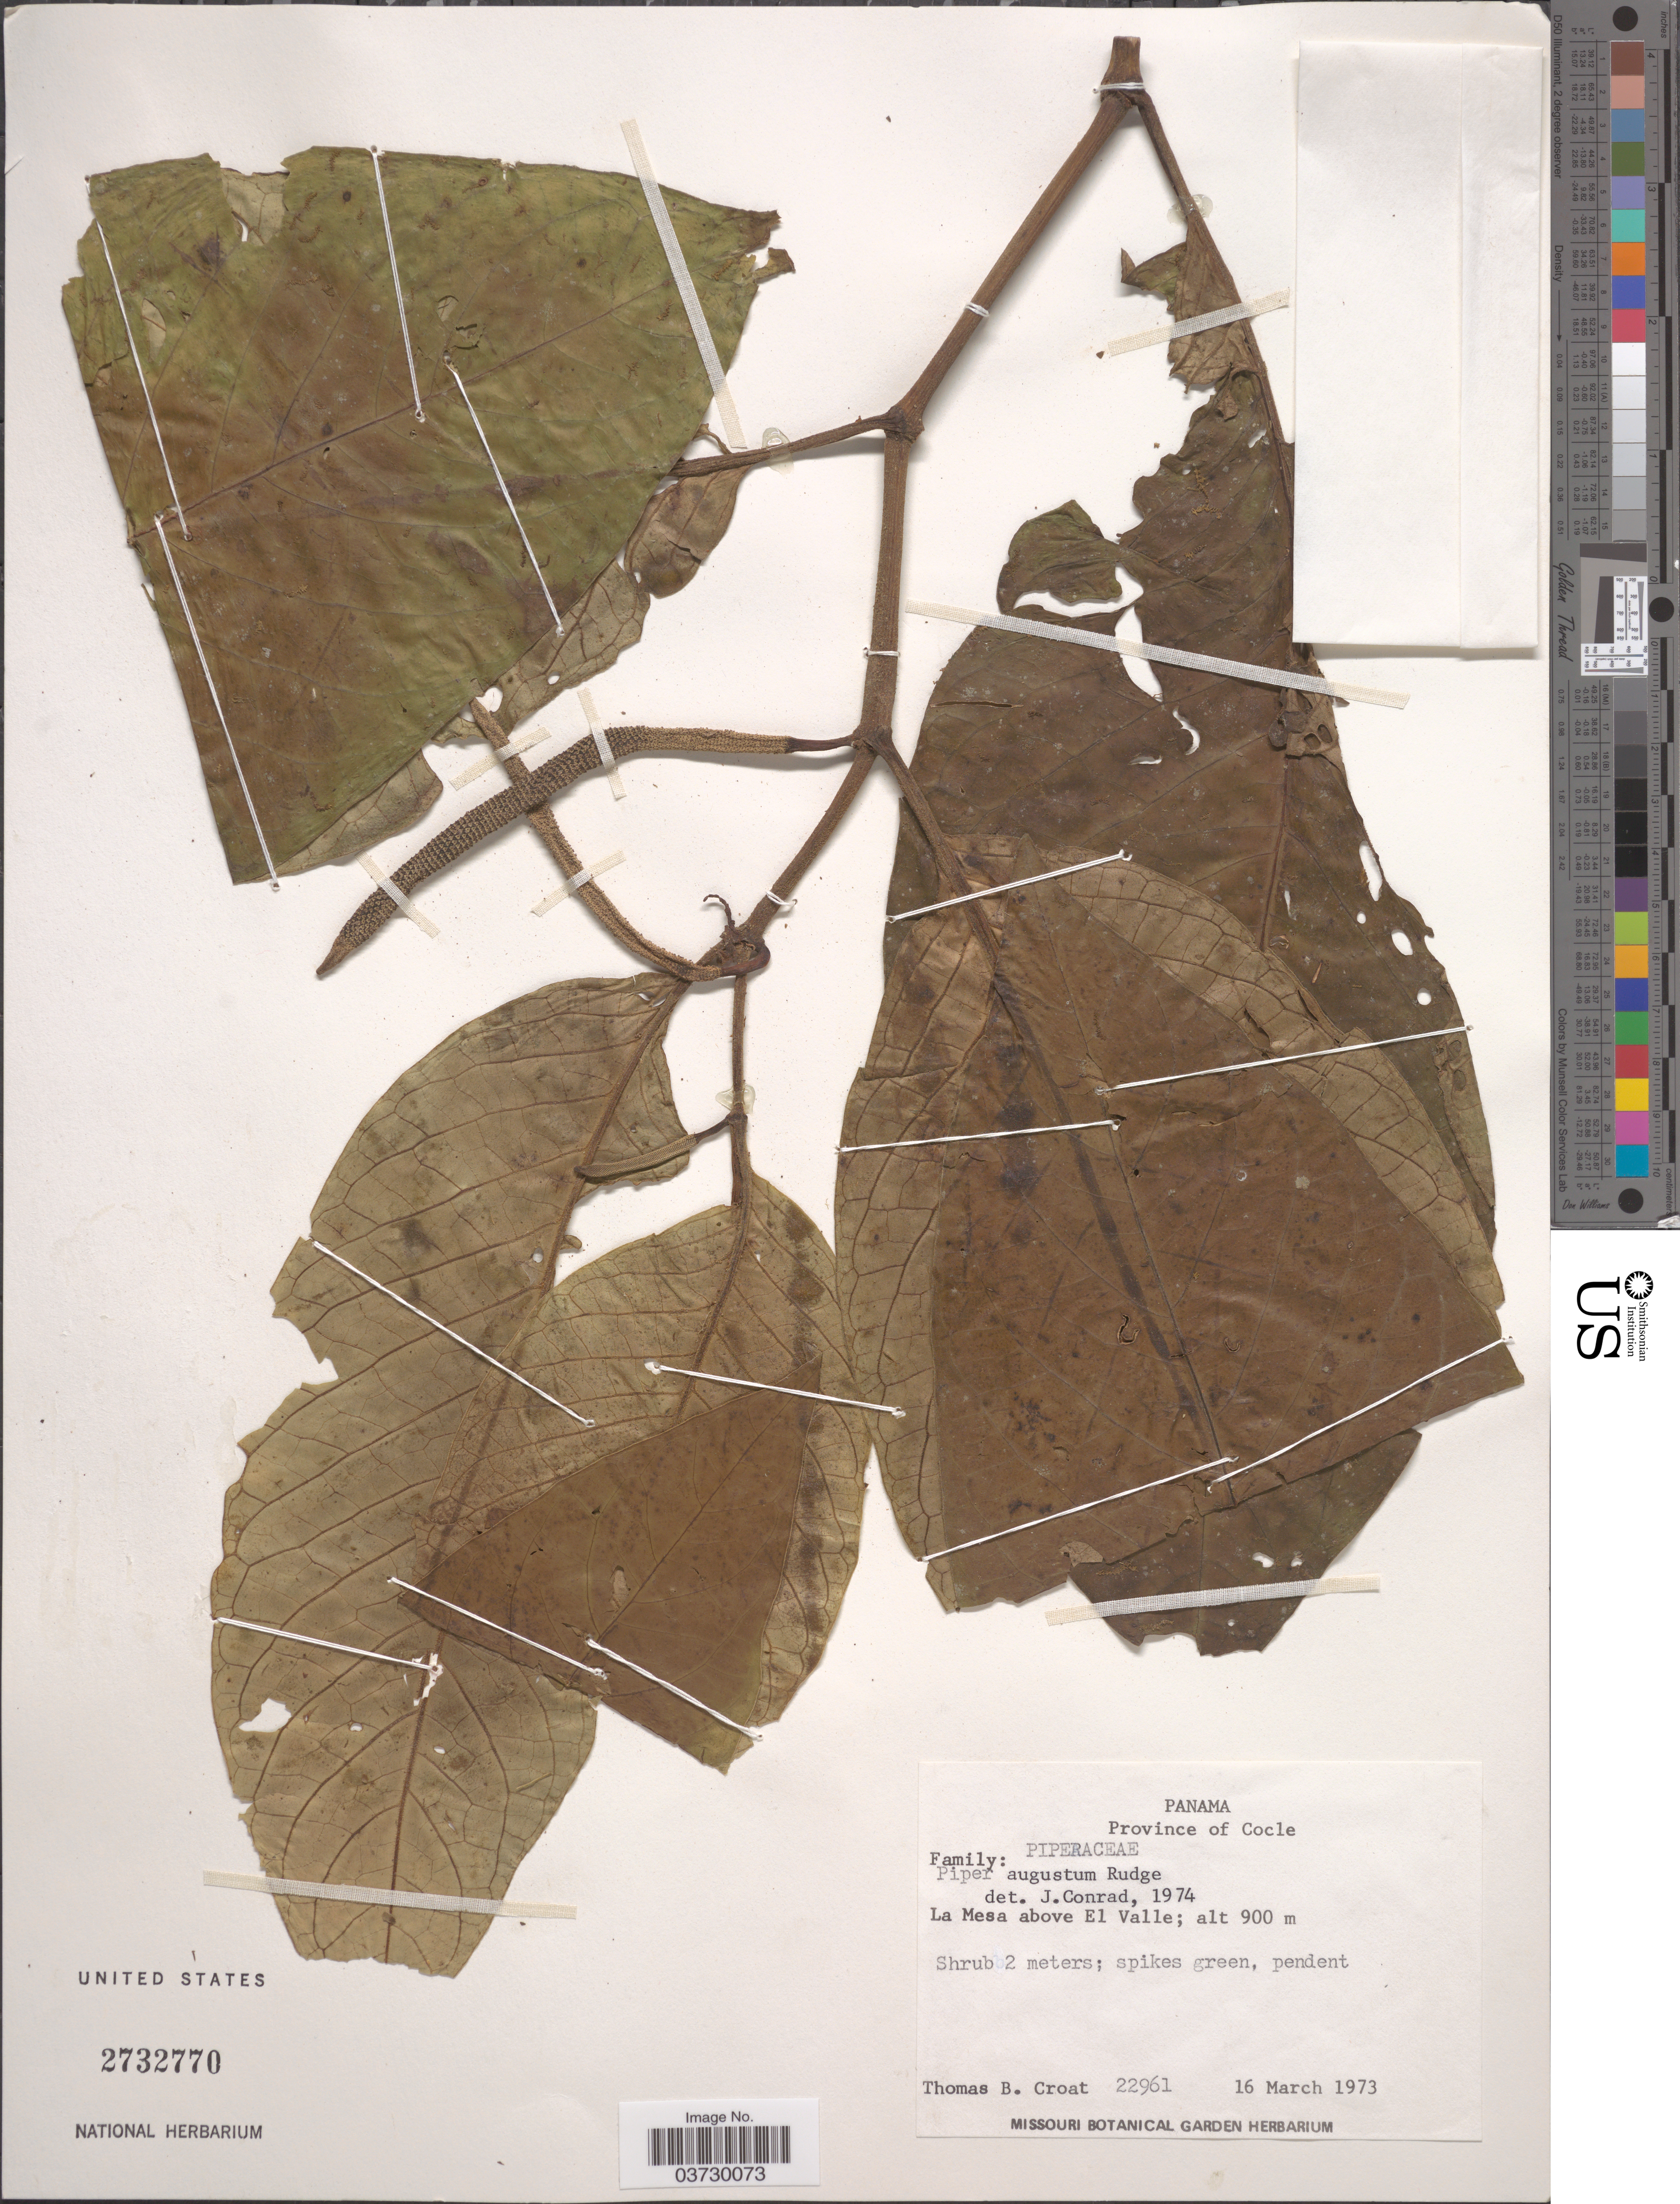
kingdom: Plantae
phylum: Tracheophyta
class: Magnoliopsida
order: Piperales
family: Piperaceae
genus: Piper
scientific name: Piper augustum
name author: Rudge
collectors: T. B. Croat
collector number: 22961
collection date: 1973-03-16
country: Panama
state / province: Cocle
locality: La Mesa above El Valle.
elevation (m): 900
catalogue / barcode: US 2732770